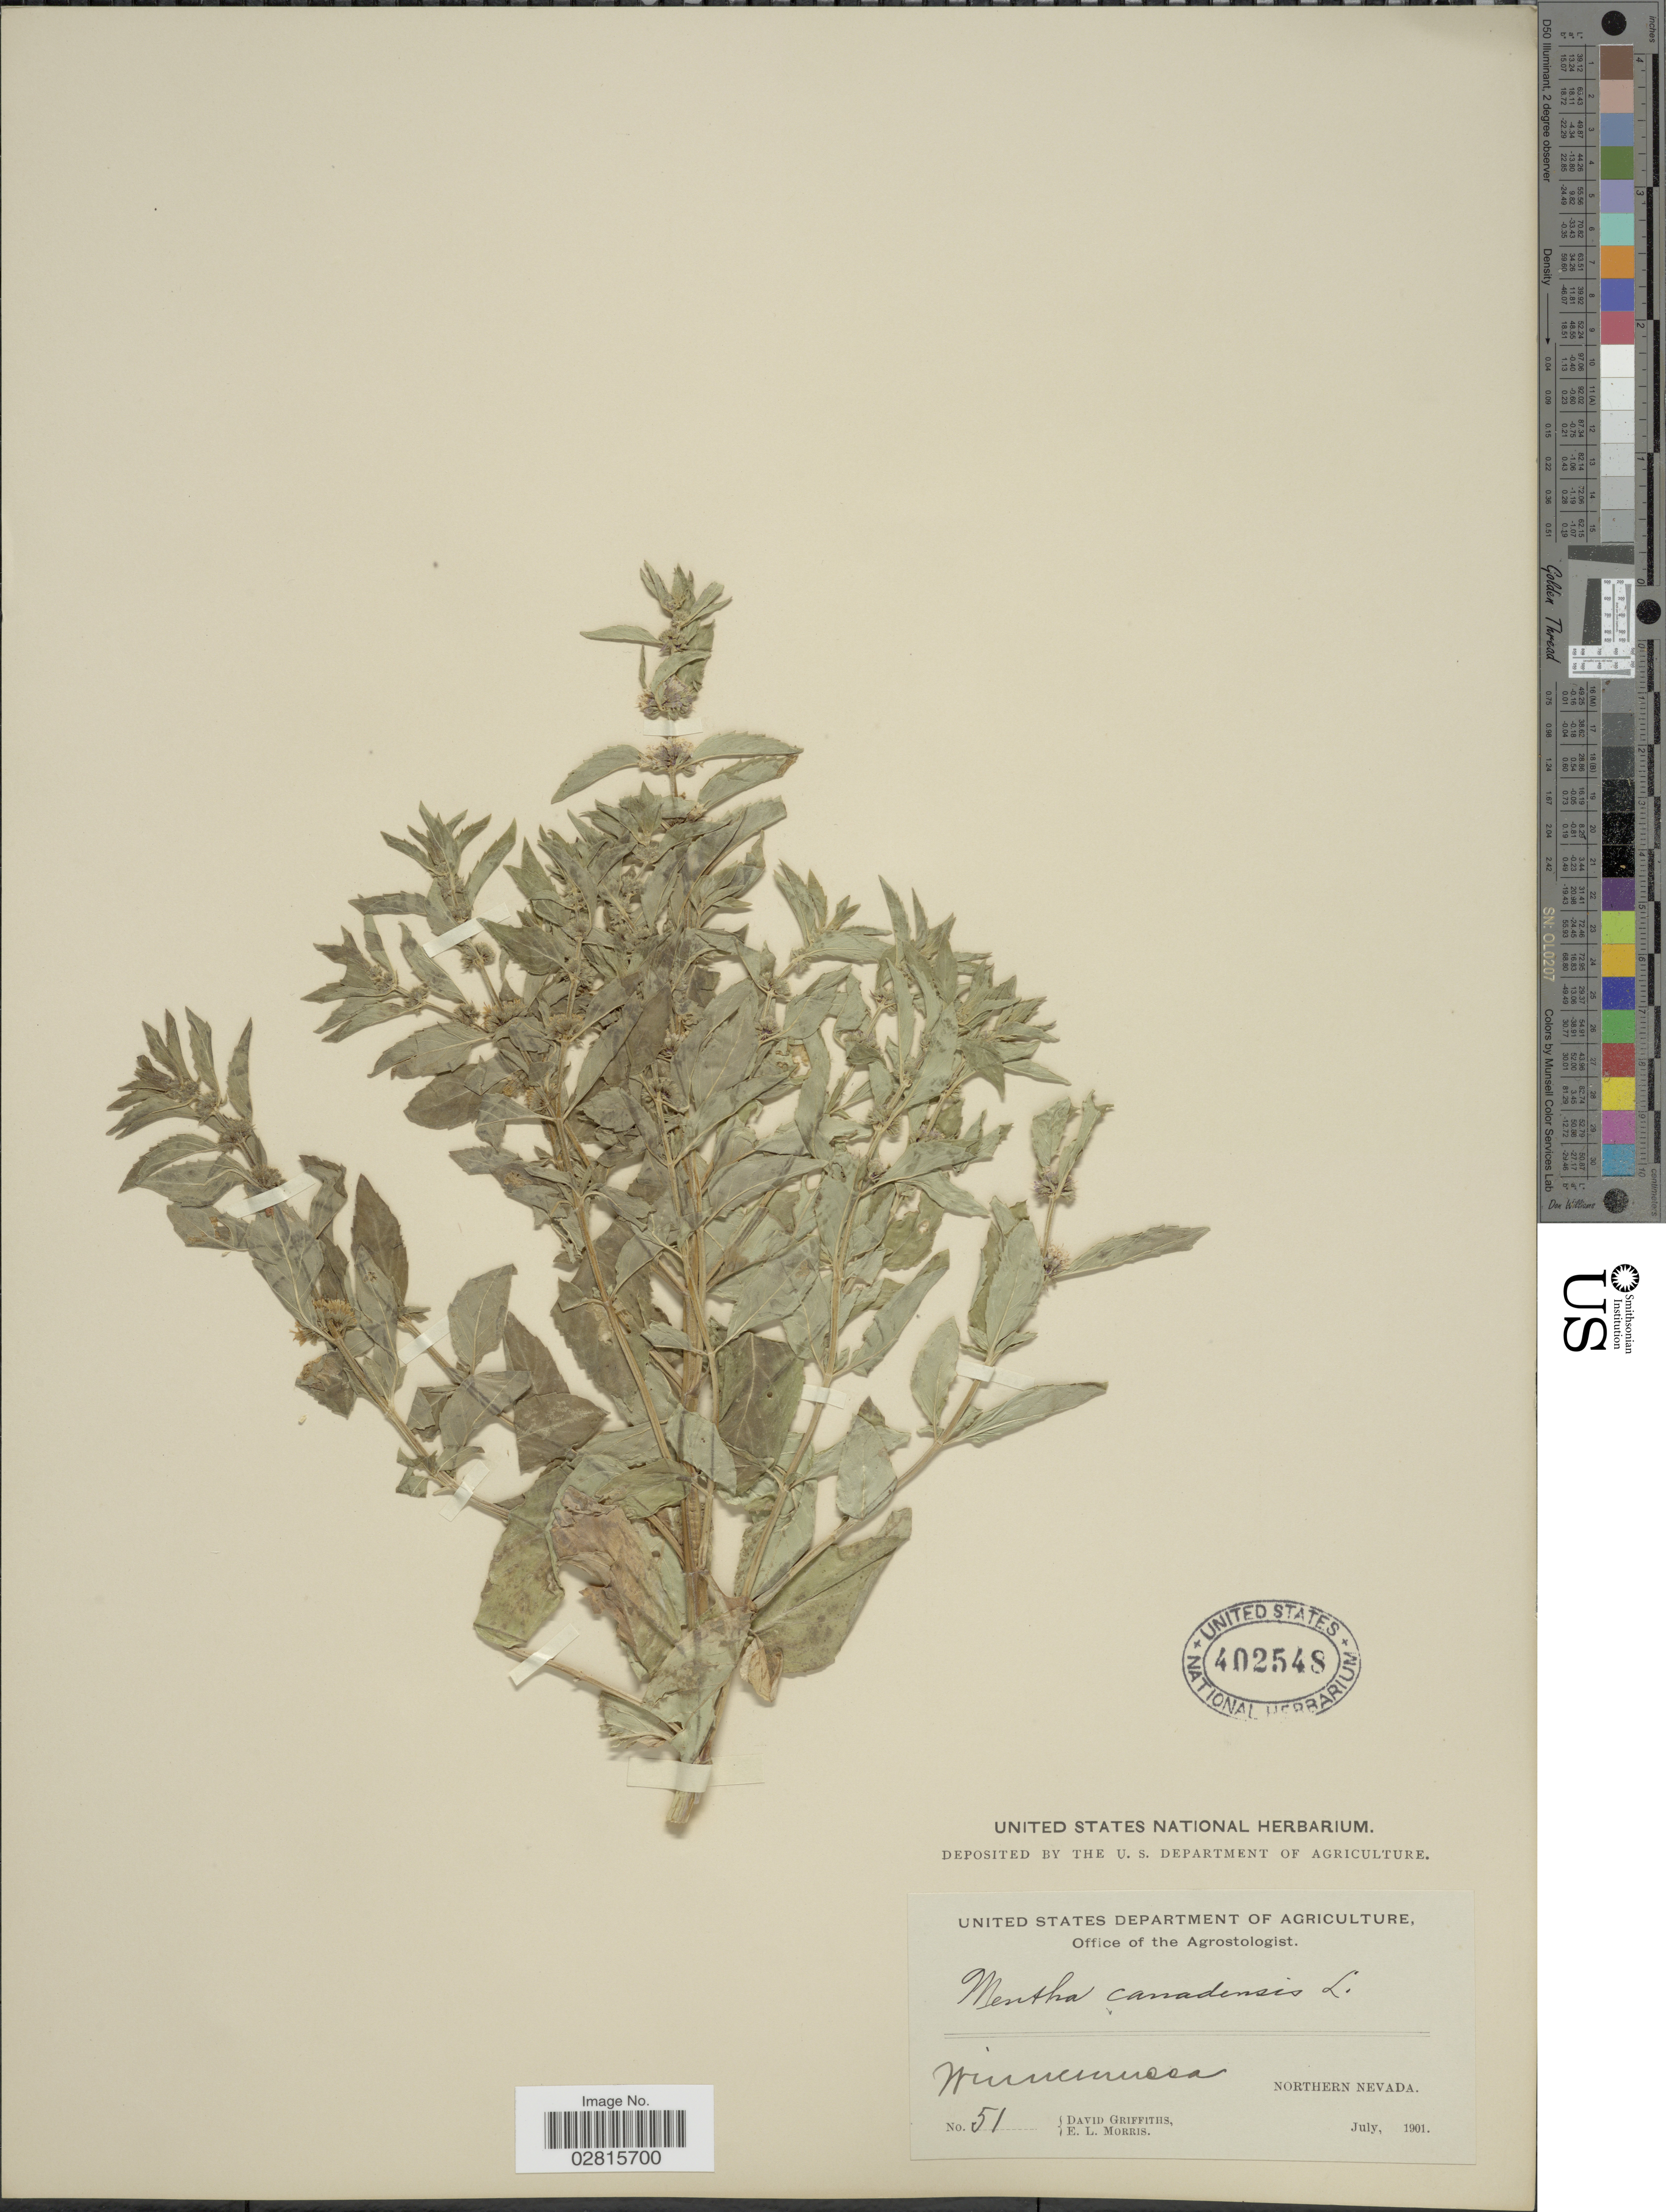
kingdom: Plantae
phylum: Tracheophyta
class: Magnoliopsida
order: Lamiales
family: Lamiaceae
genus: Mentha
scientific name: Mentha penardii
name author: (Briq.) Rydb.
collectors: D. Griffiths & E. Morris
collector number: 51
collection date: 1901-07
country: United States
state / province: Nevada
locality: Winnemucca, Northern Nevada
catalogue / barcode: US 402548